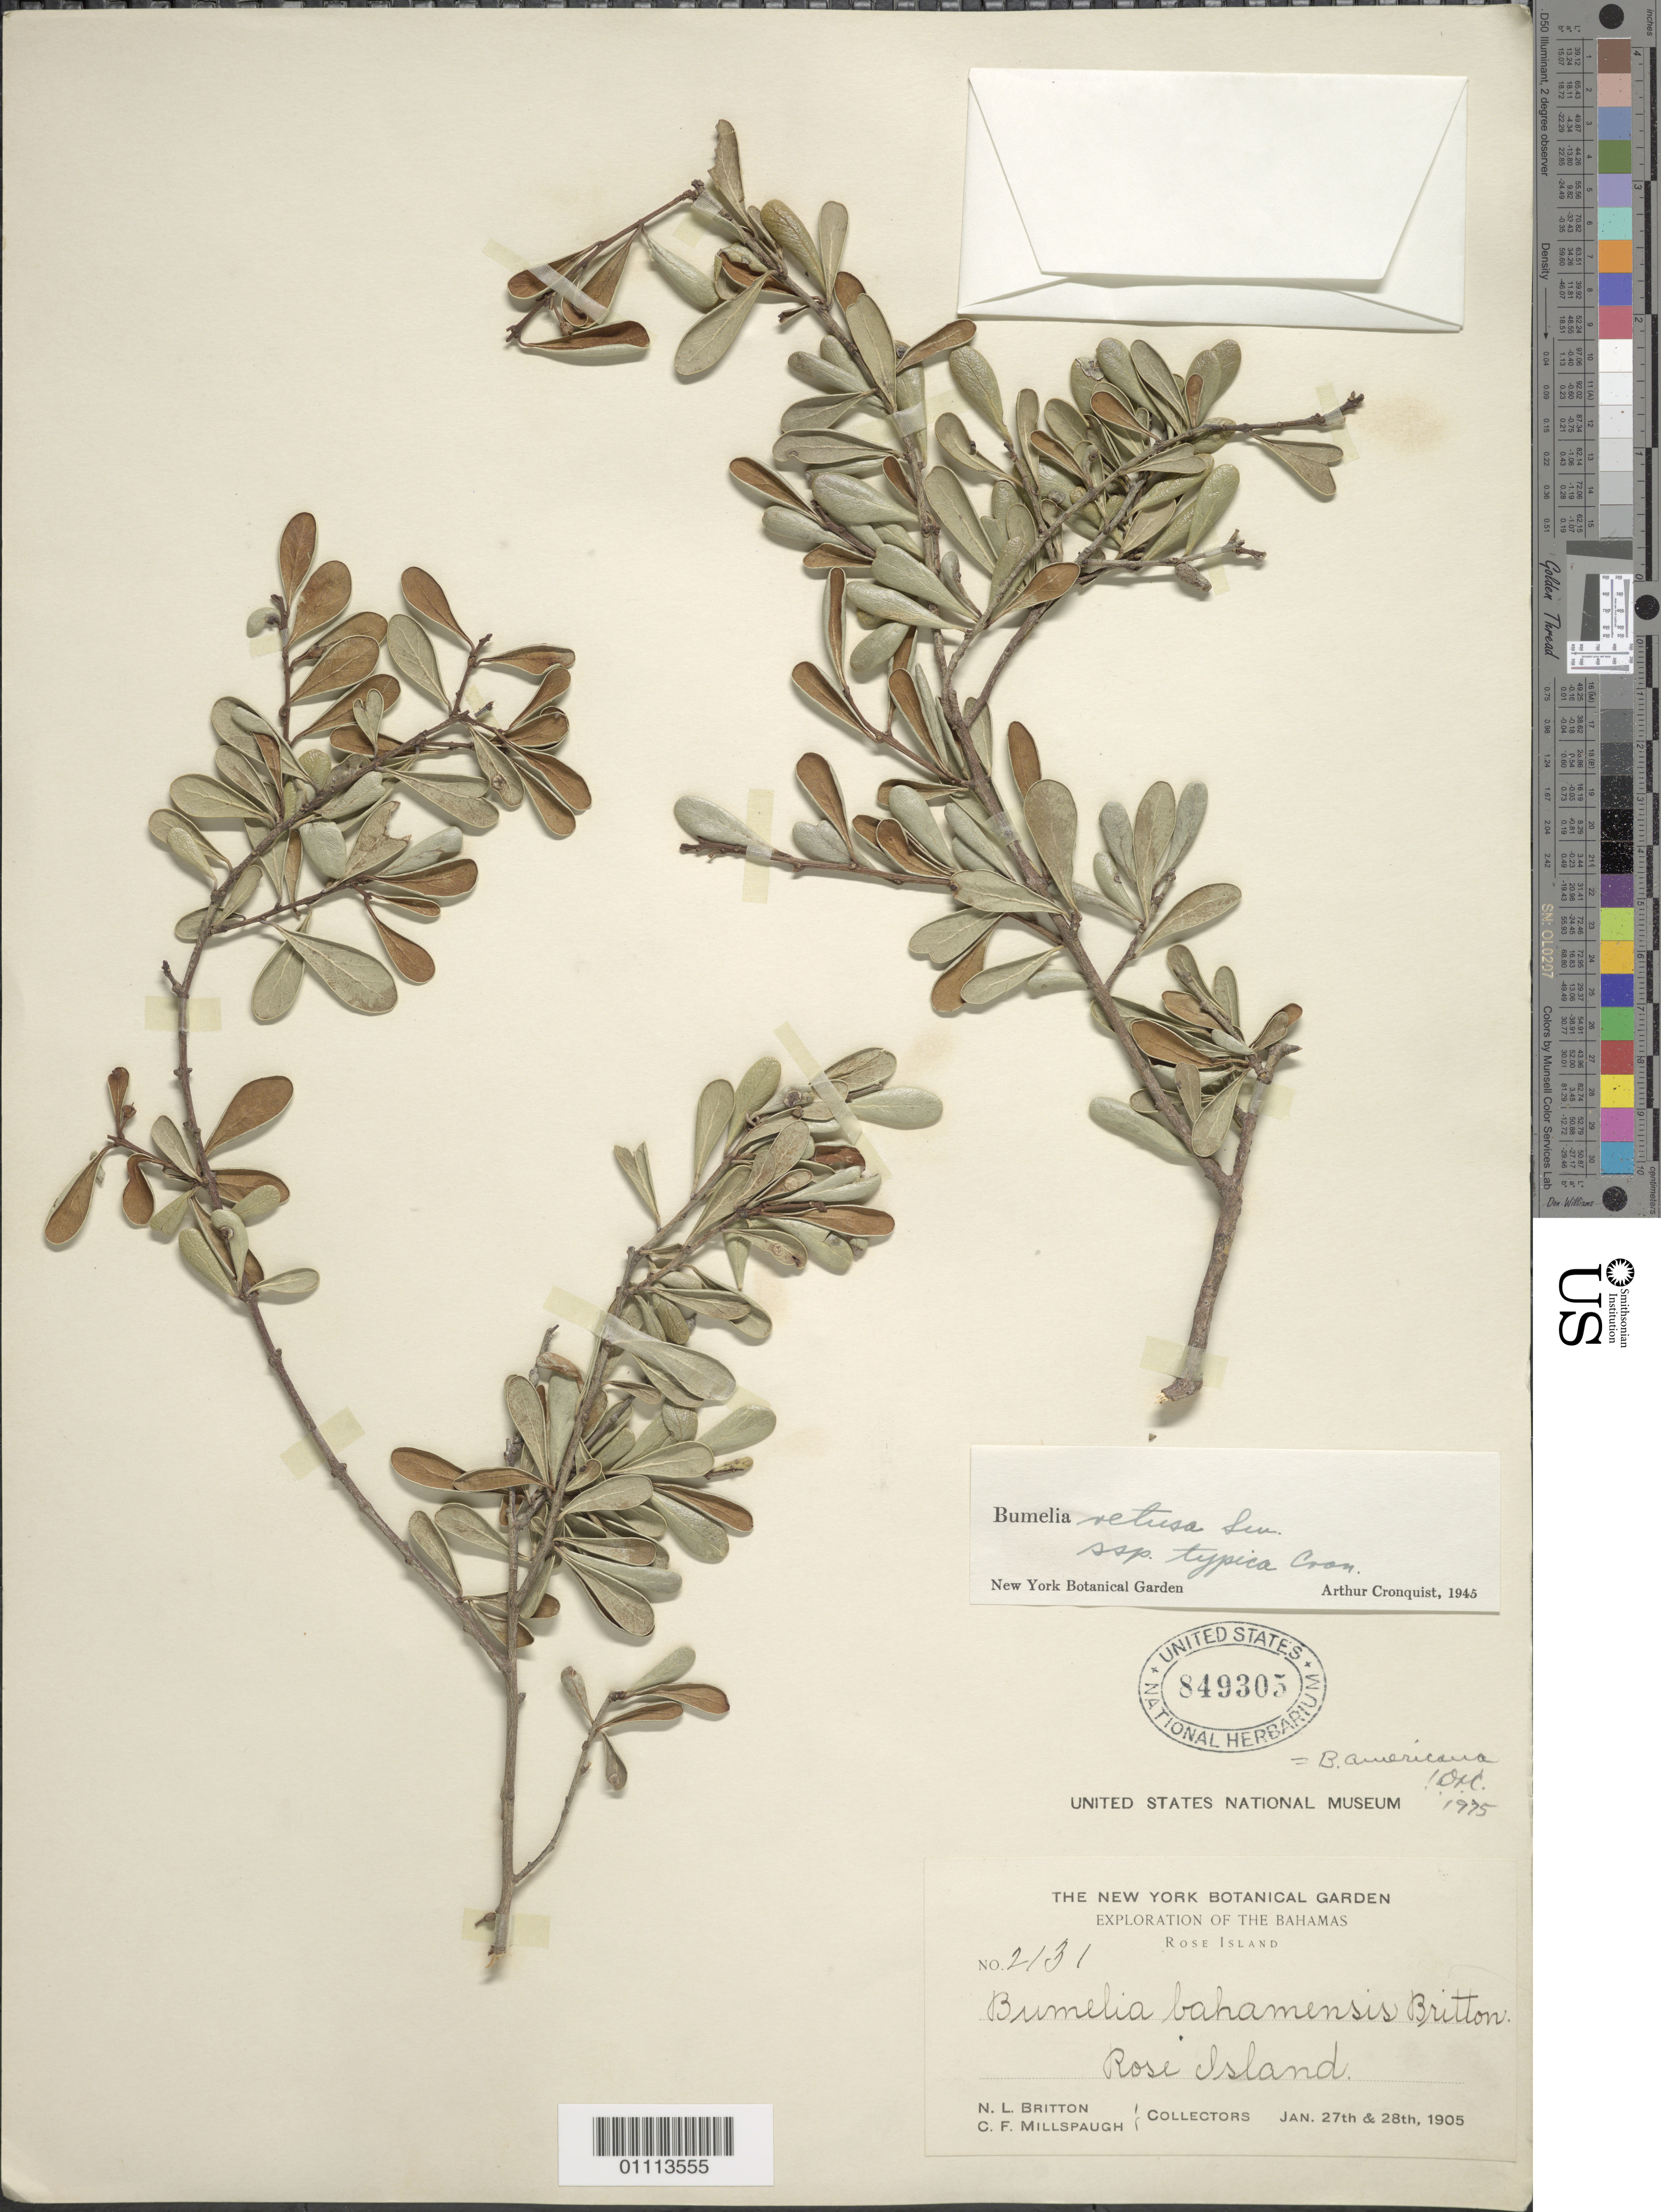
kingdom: Plantae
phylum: Tracheophyta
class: Magnoliopsida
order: Ericales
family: Sapotaceae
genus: Sideroxylon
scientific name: Sideroxylon americanum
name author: (Mill.) T.D. Penn.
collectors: N. Britton & C. F. Millspaugh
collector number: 2131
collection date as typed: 27 Jan 1905 and 28 Jan 1905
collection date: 1905-01-27,1905-01-28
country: Bahamas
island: Rose I.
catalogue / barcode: US 849305